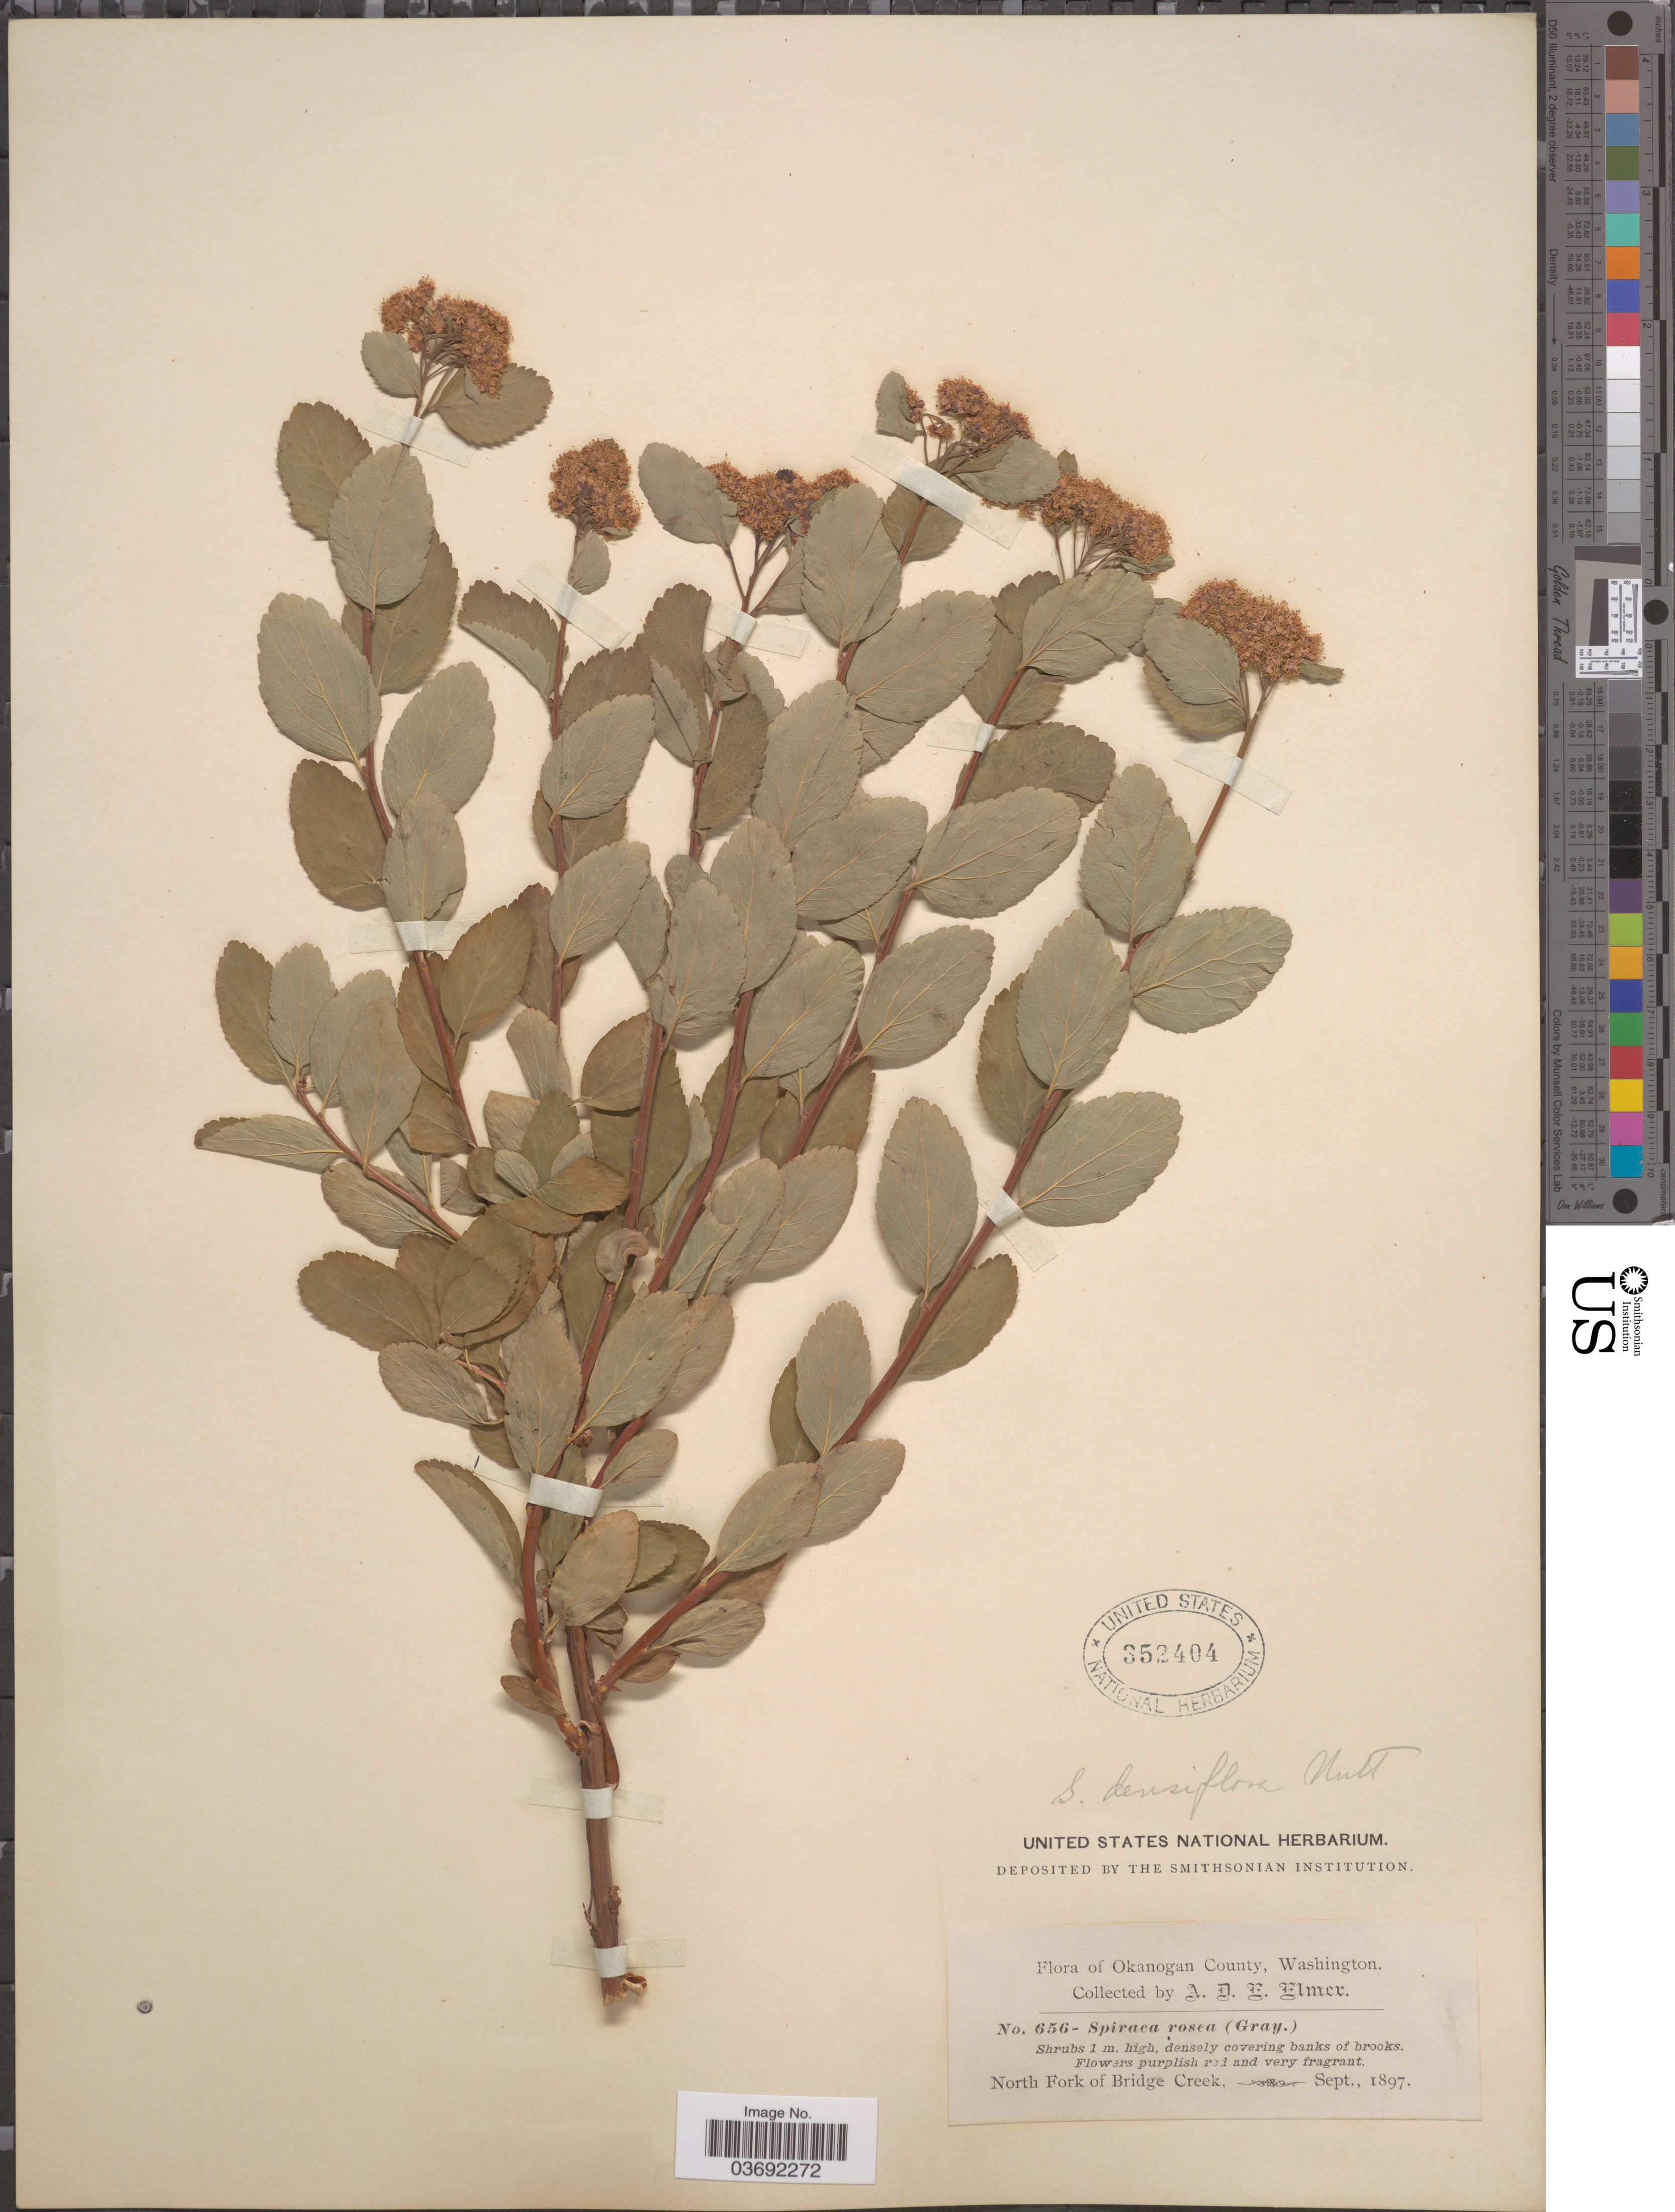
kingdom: Plantae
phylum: Tracheophyta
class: Magnoliopsida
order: Rosales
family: Rosaceae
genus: Spiraea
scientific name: Spiraea densiflora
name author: Nutt. ex Greenm.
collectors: A. D. E. Elmer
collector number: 656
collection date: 1897-09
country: United States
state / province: Washington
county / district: Okanogan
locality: Okanogan County. North Fork of Bridge Creek.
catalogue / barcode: US 352404